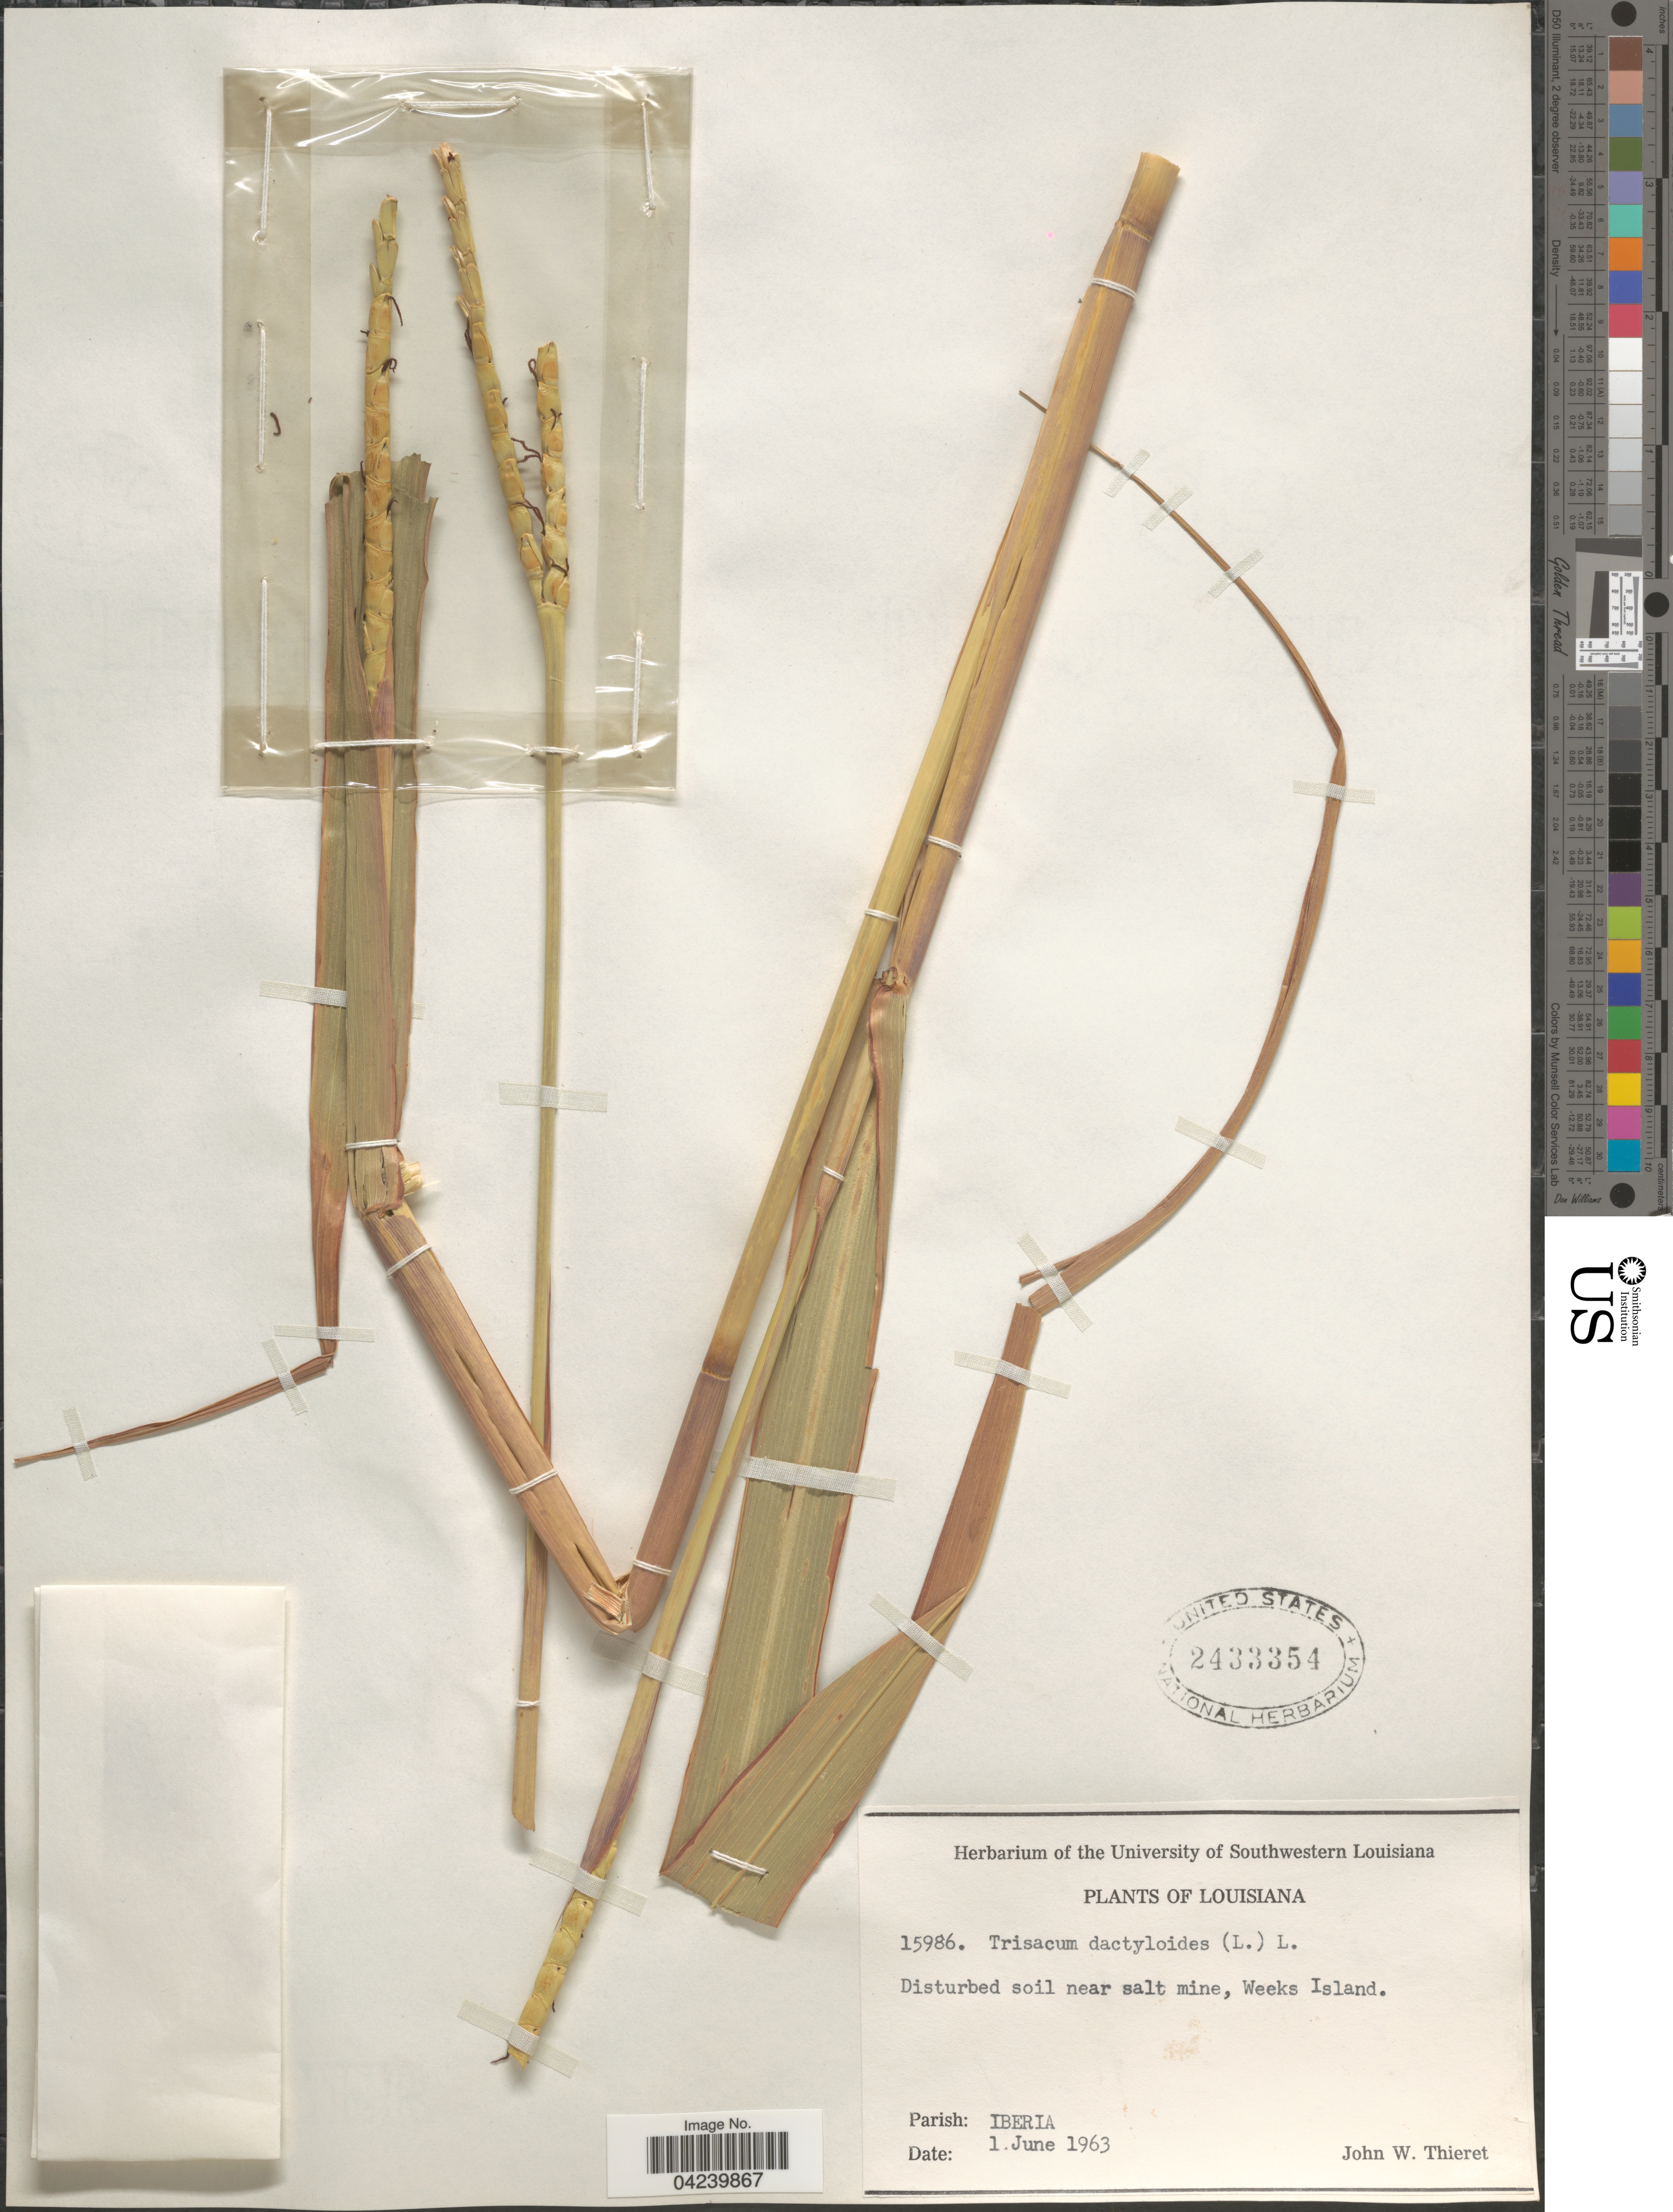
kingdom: Plantae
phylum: Tracheophyta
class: Liliopsida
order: Poales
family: Poaceae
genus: Tripsacum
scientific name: Tripsacum dactyloides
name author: (L.) L.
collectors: J. W. Thieret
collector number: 15986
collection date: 1963-06-01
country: United States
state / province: Louisiana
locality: Disturbed soil near salt mine, Weeks Island. Parish: Iberia.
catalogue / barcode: US 2433354